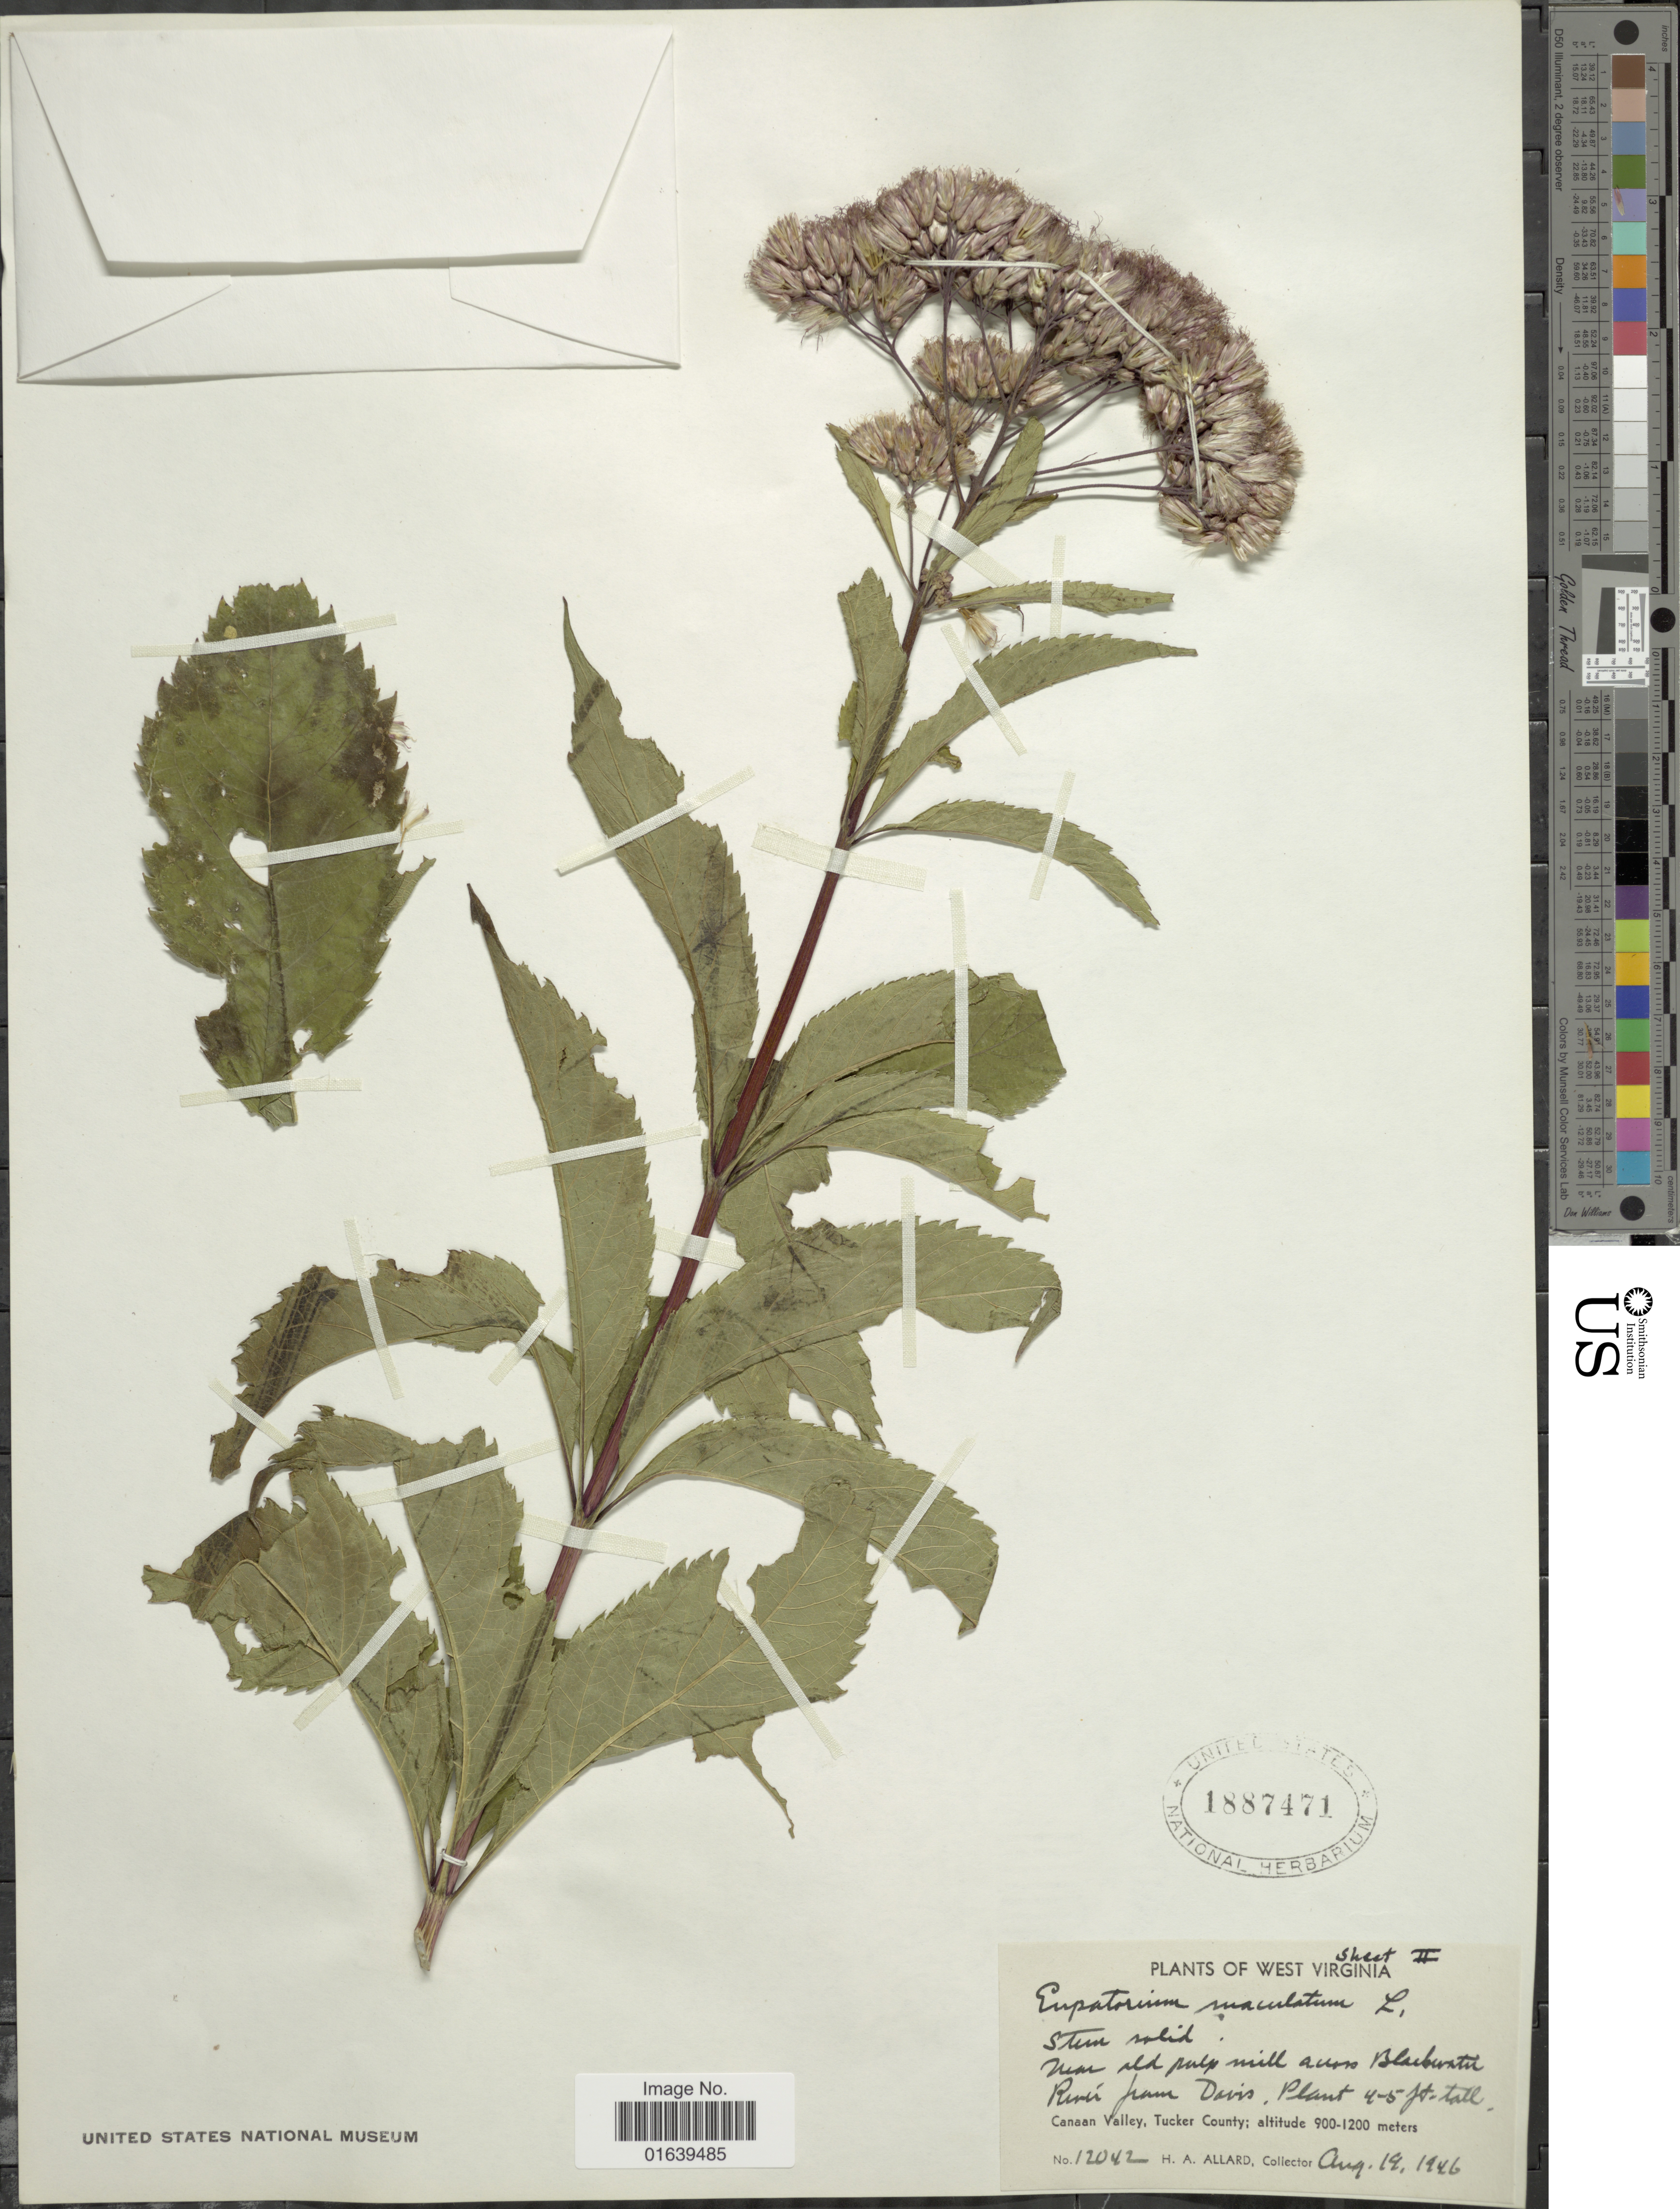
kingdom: Plantae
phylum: Tracheophyta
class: Magnoliopsida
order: Asterales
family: Asteraceae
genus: Eupatorium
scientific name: Eupatorium maculatum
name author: L.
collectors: H. A. Allard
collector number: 12042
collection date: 1946-08-19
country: United States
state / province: West Virginia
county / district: Tucker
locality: Near old pulp mill across Blackwater River from Davis, Canaan Valley, Tucker County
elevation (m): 900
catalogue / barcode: US 1887471